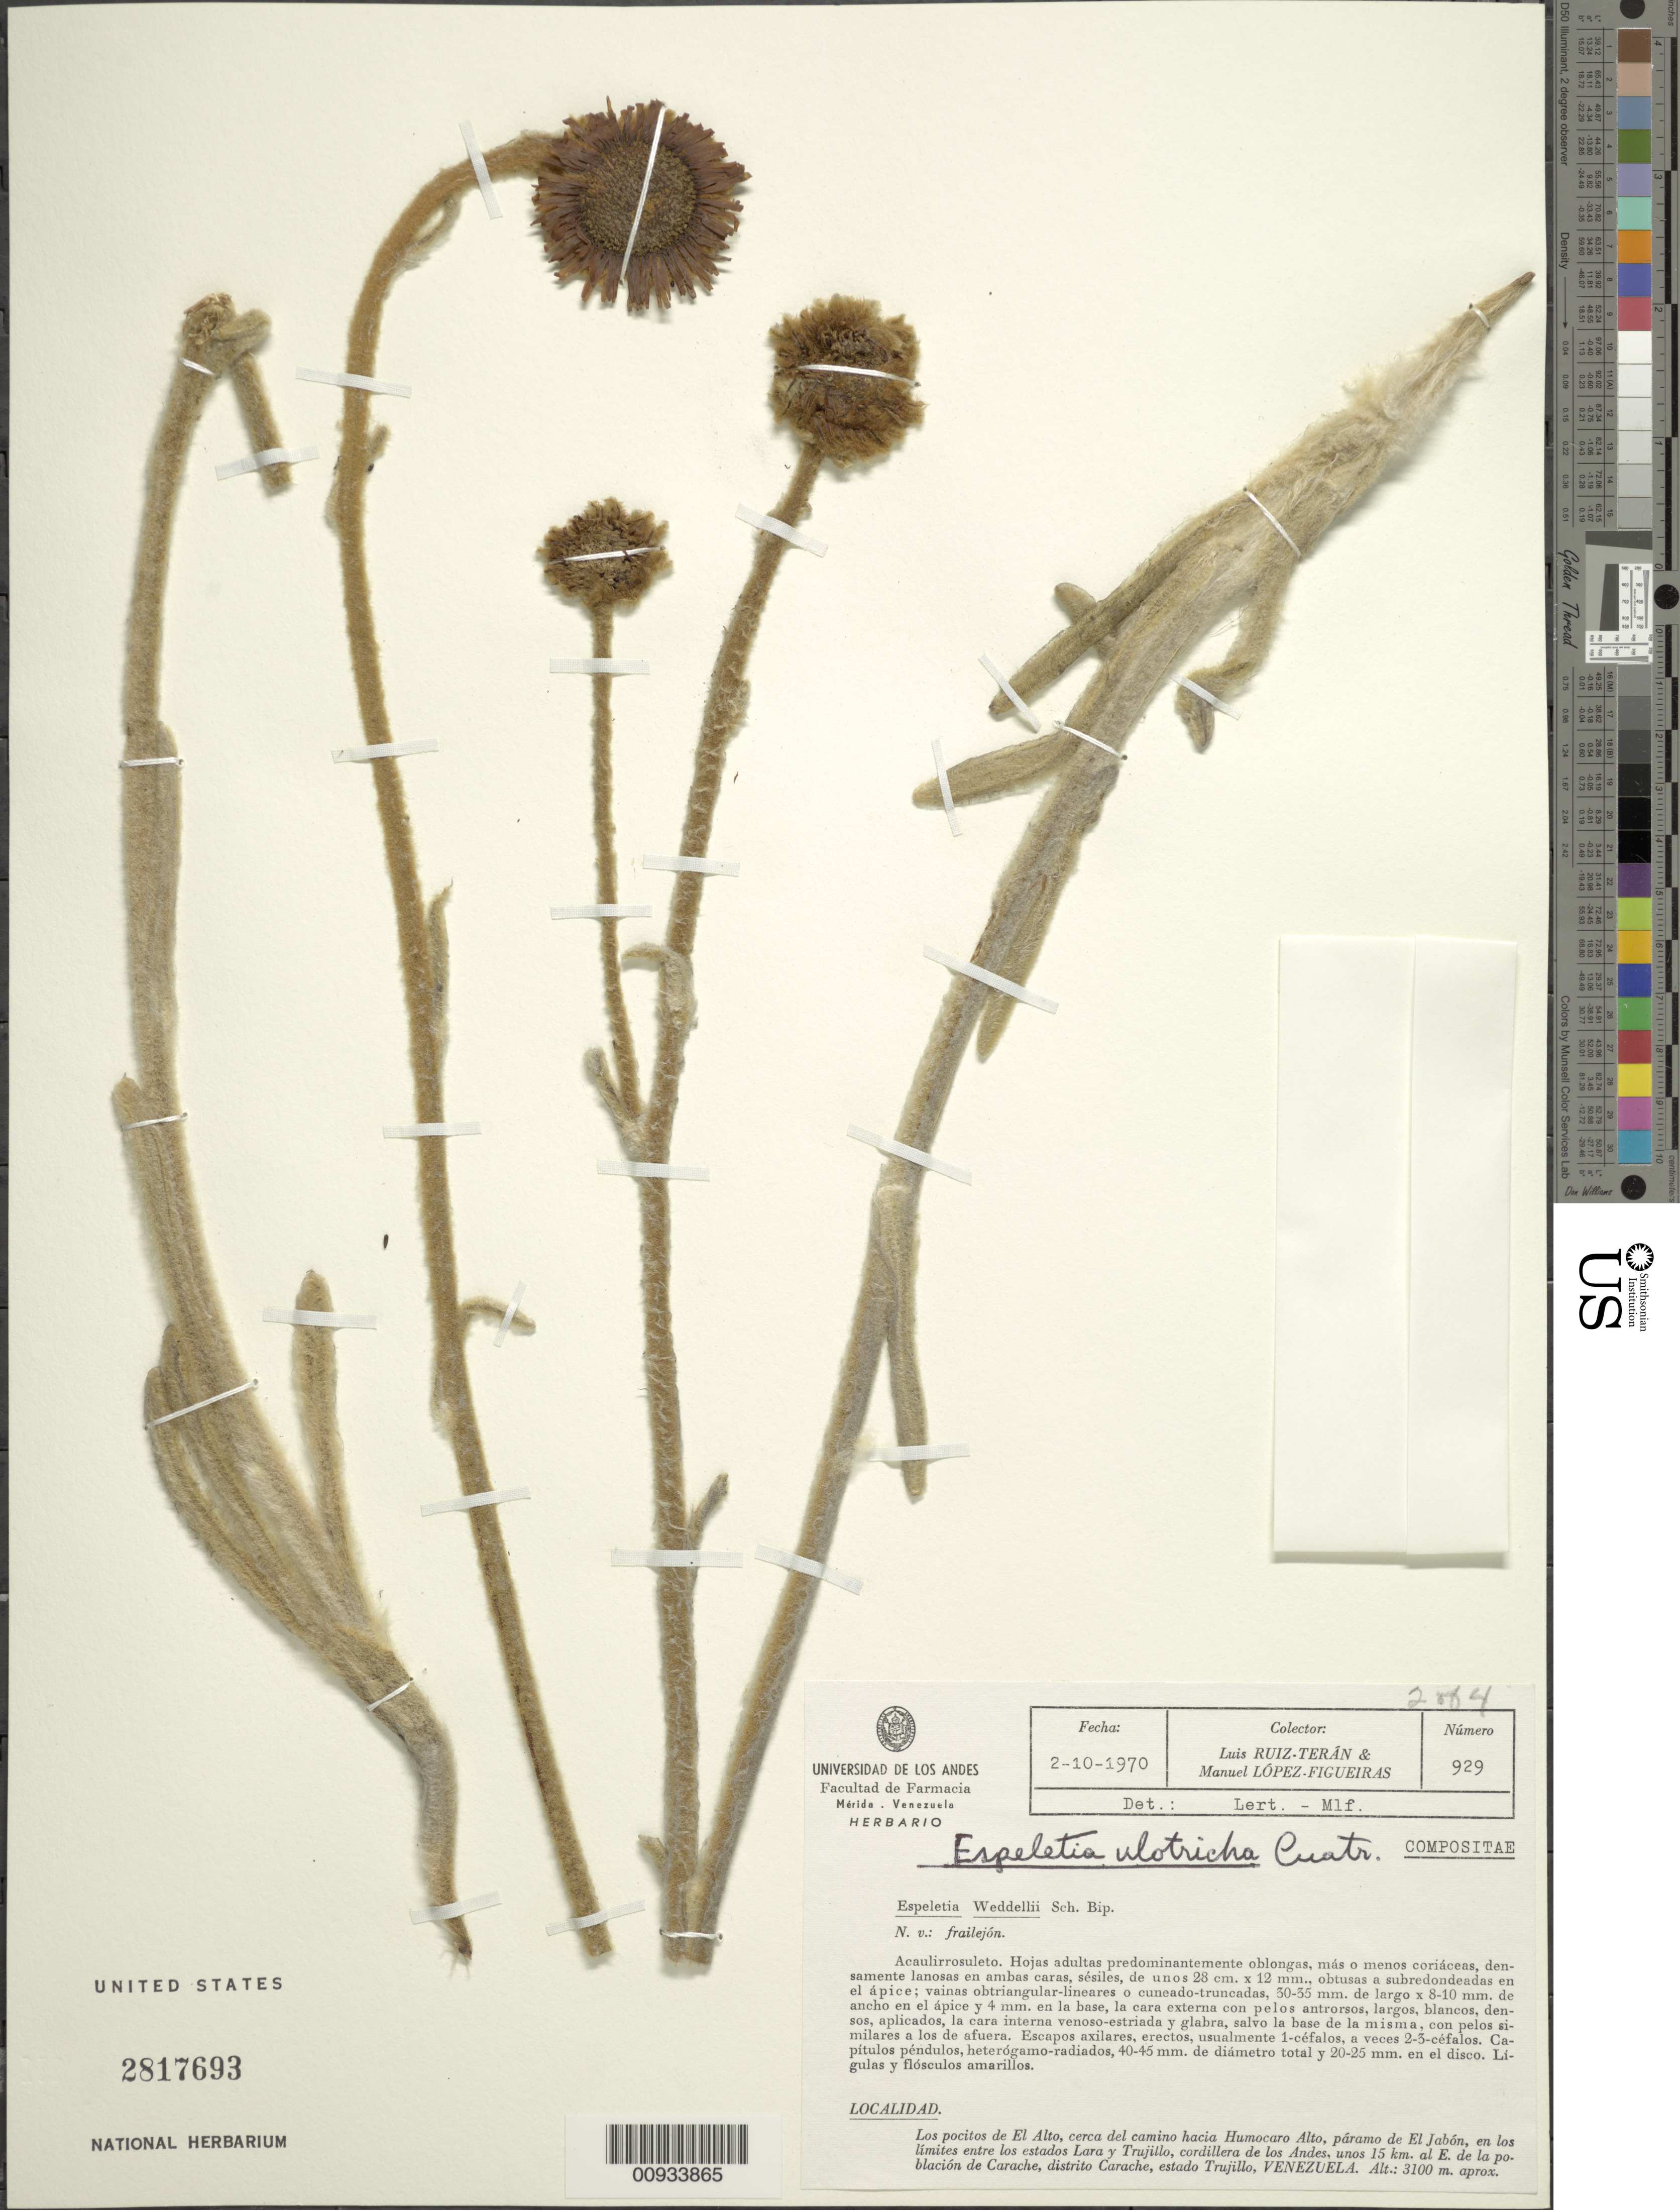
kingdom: Plantae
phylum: Tracheophyta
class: Magnoliopsida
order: Asterales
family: Asteraceae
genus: Espeletia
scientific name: Espeletia ulotricha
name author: Cuatrec.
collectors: L. Teran & M. López Figueiras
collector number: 929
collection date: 1970-10-02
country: Venezuela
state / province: Trujillo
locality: Los pocitos de El Alto, cerca del camino hacia Humocaro Alto, paramo de El Jabon, en los limites entre los estados Lara y Trujillo, cordillera de Los Andes, unos 15 km. al E. de la poblacion de Carache, distrito Carache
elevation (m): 3100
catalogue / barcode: US 2817693